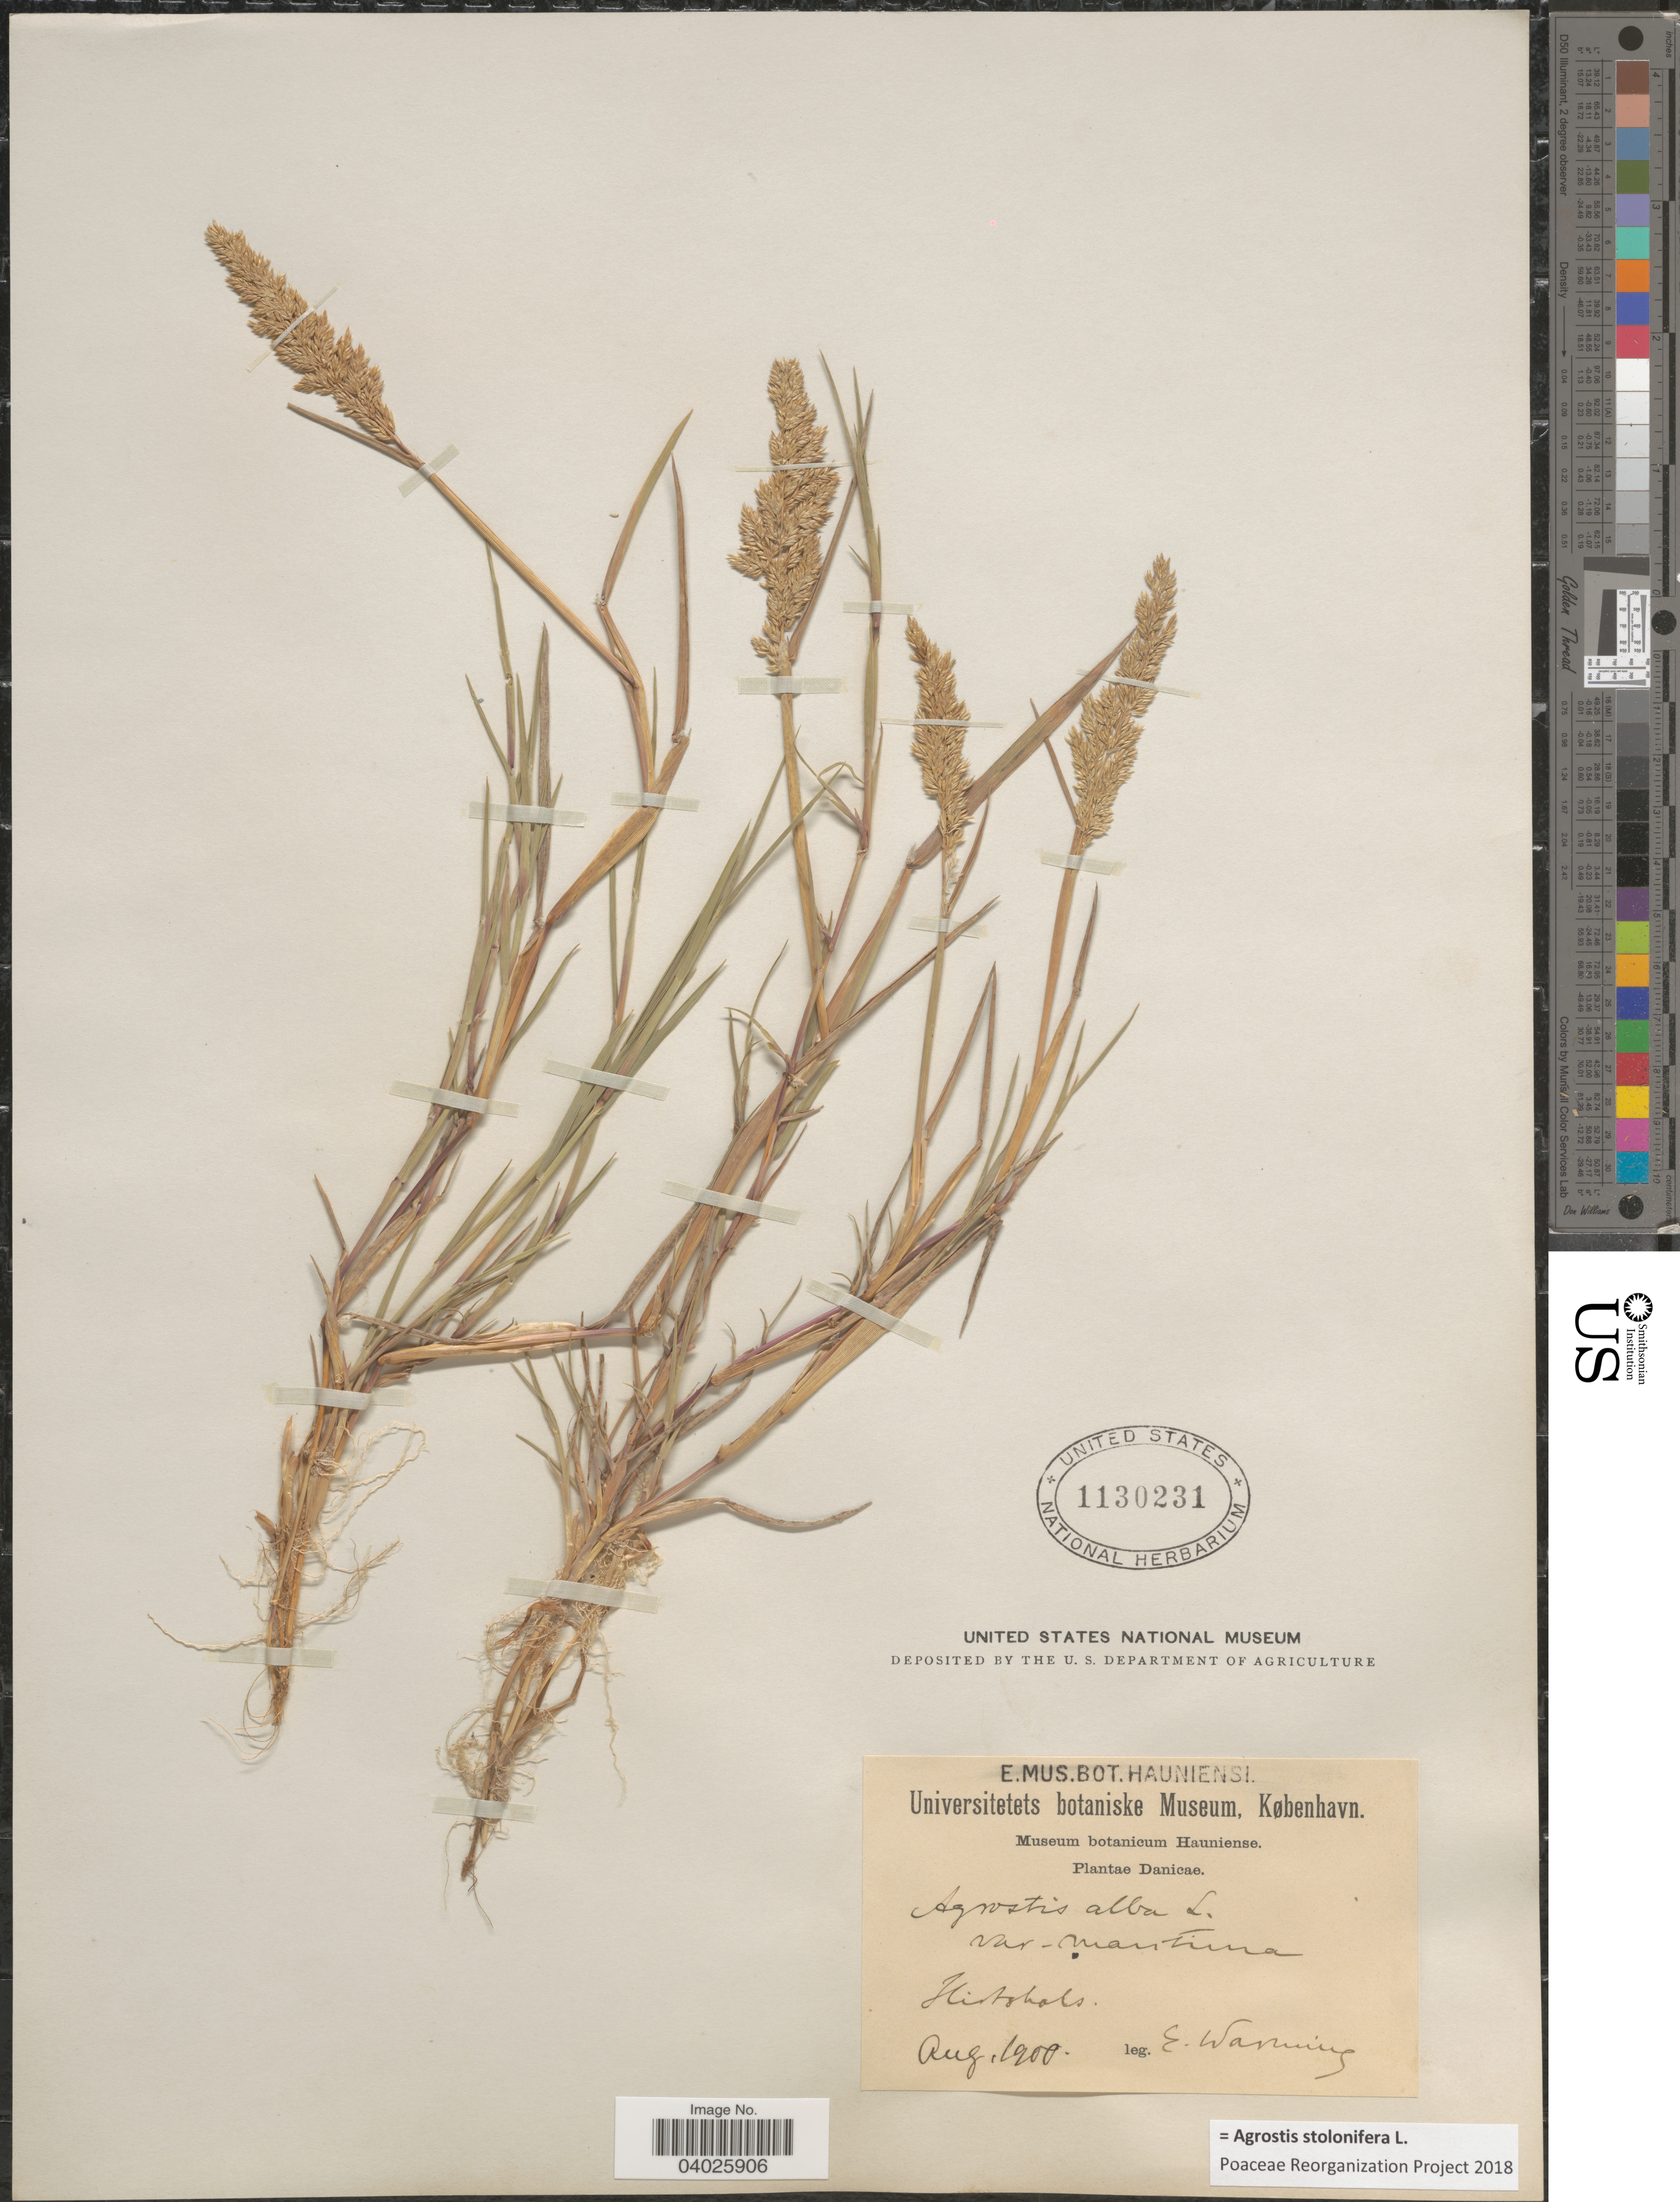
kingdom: Plantae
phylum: Tracheophyta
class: Liliopsida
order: Poales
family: Poaceae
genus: Agrostis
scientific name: Agrostis stolonifera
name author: L.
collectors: E. Warming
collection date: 1900-08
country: Denmark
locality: Danicae. Hirtshals.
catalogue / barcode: US 1130231